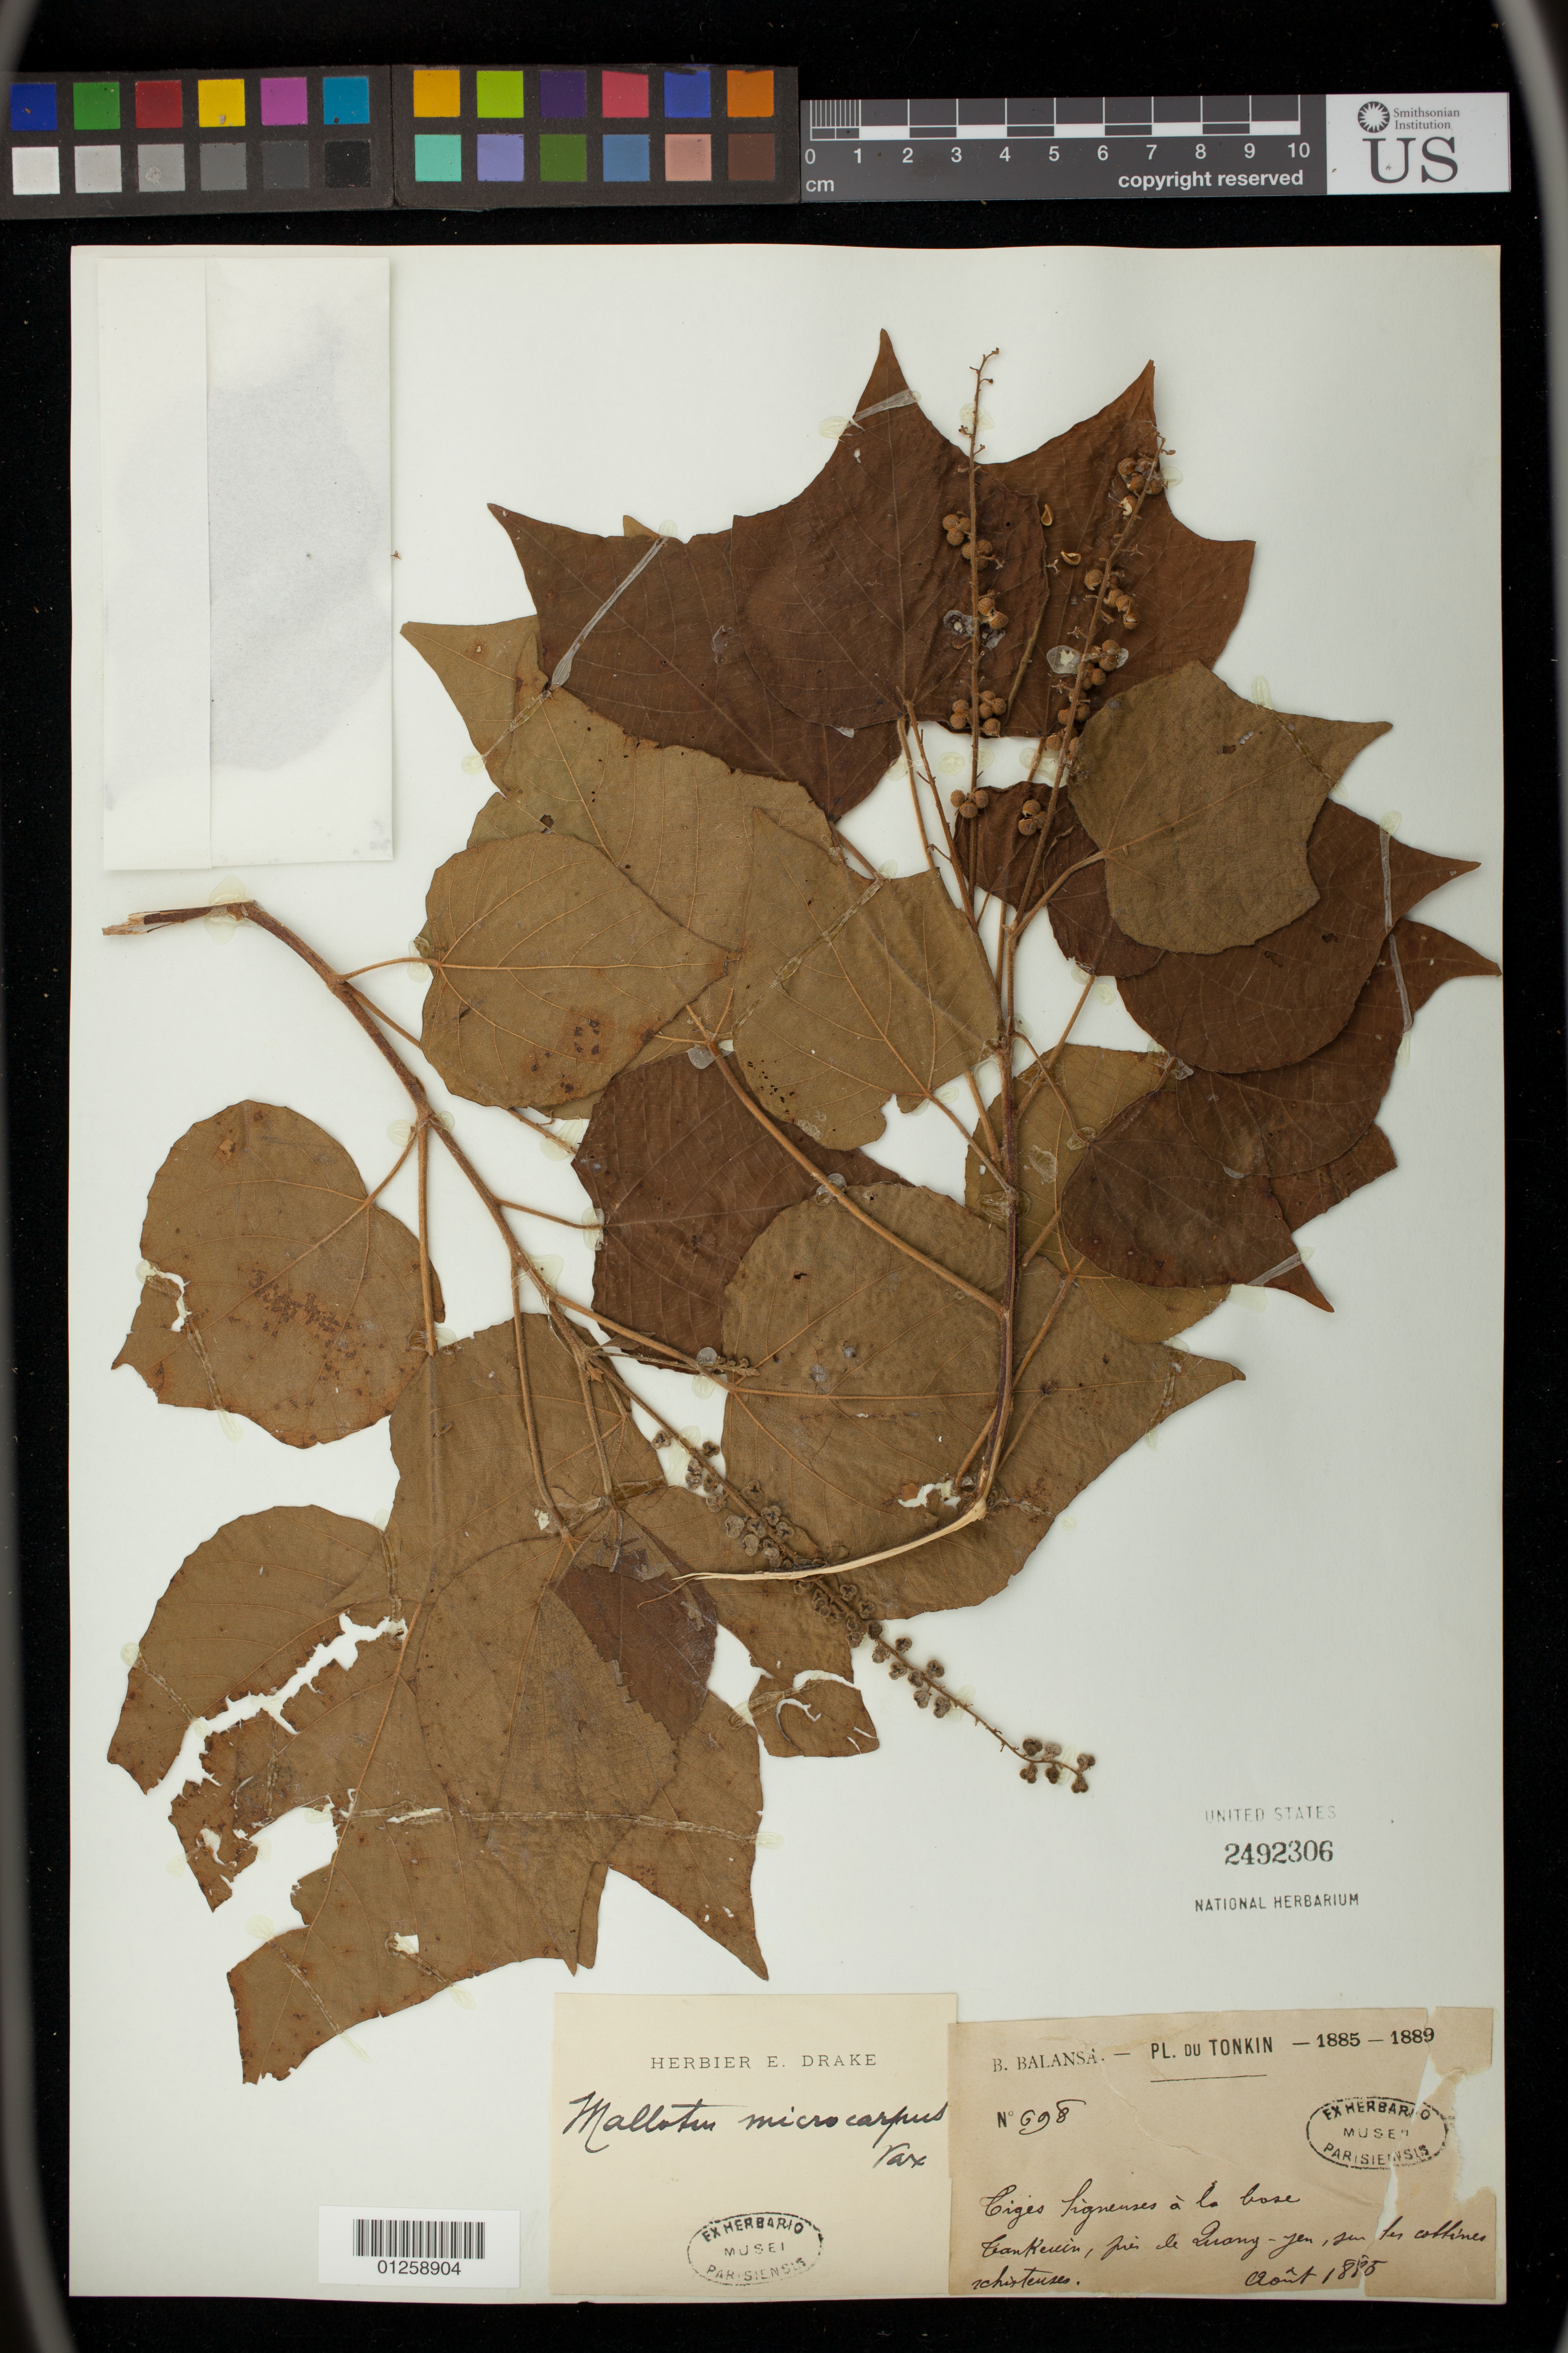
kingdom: Plantae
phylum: Tracheophyta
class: Magnoliopsida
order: Malpighiales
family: Euphorbiaceae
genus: Mallotus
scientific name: Mallotus microcarpus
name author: Pax & K. Hoffm.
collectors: B. Balansa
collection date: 1885-08-01/1885-08-31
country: Vietnam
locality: Pl. du Tonkin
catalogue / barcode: US 2492306